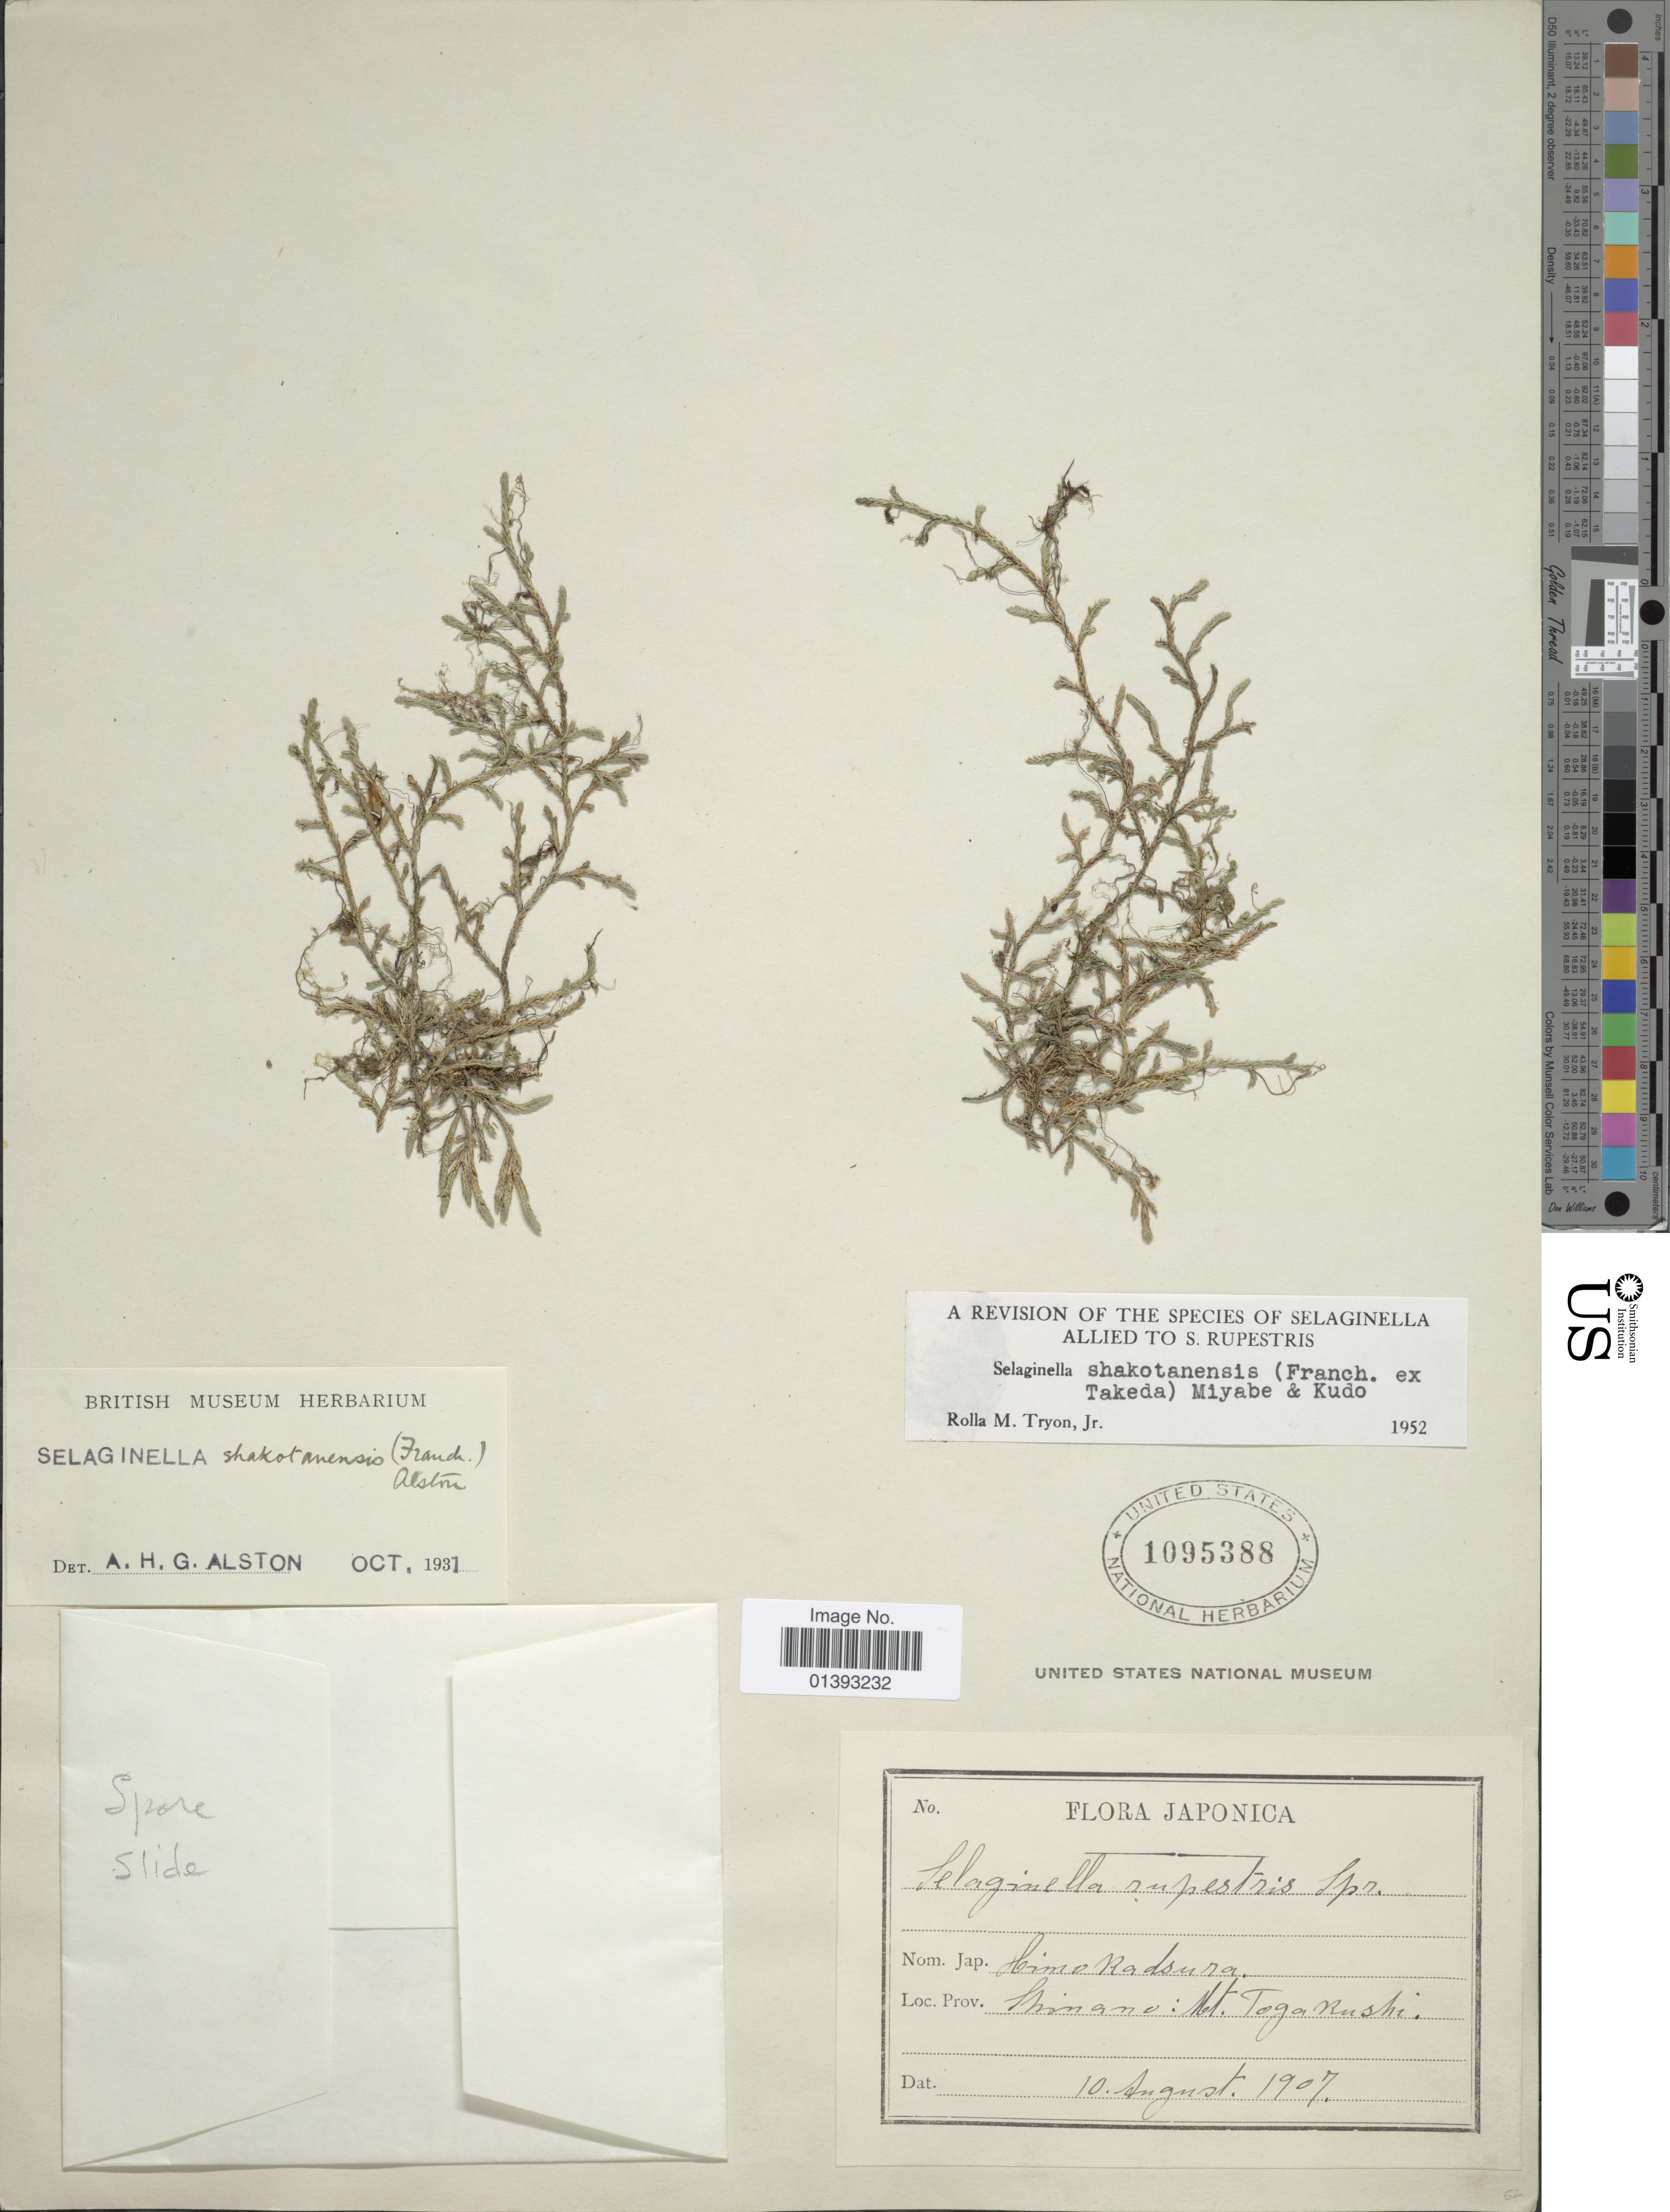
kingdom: Plantae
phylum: Tracheophyta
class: Lycopodiopsida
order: Selaginellales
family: Selaginellaceae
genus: Selaginella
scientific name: Selaginella shakotanensis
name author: (Franch. ex Takeda) Miyabe & Kudô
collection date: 1907-08-10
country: Japan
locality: Shinano: Mt. Togakushi.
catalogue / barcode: US 1095388